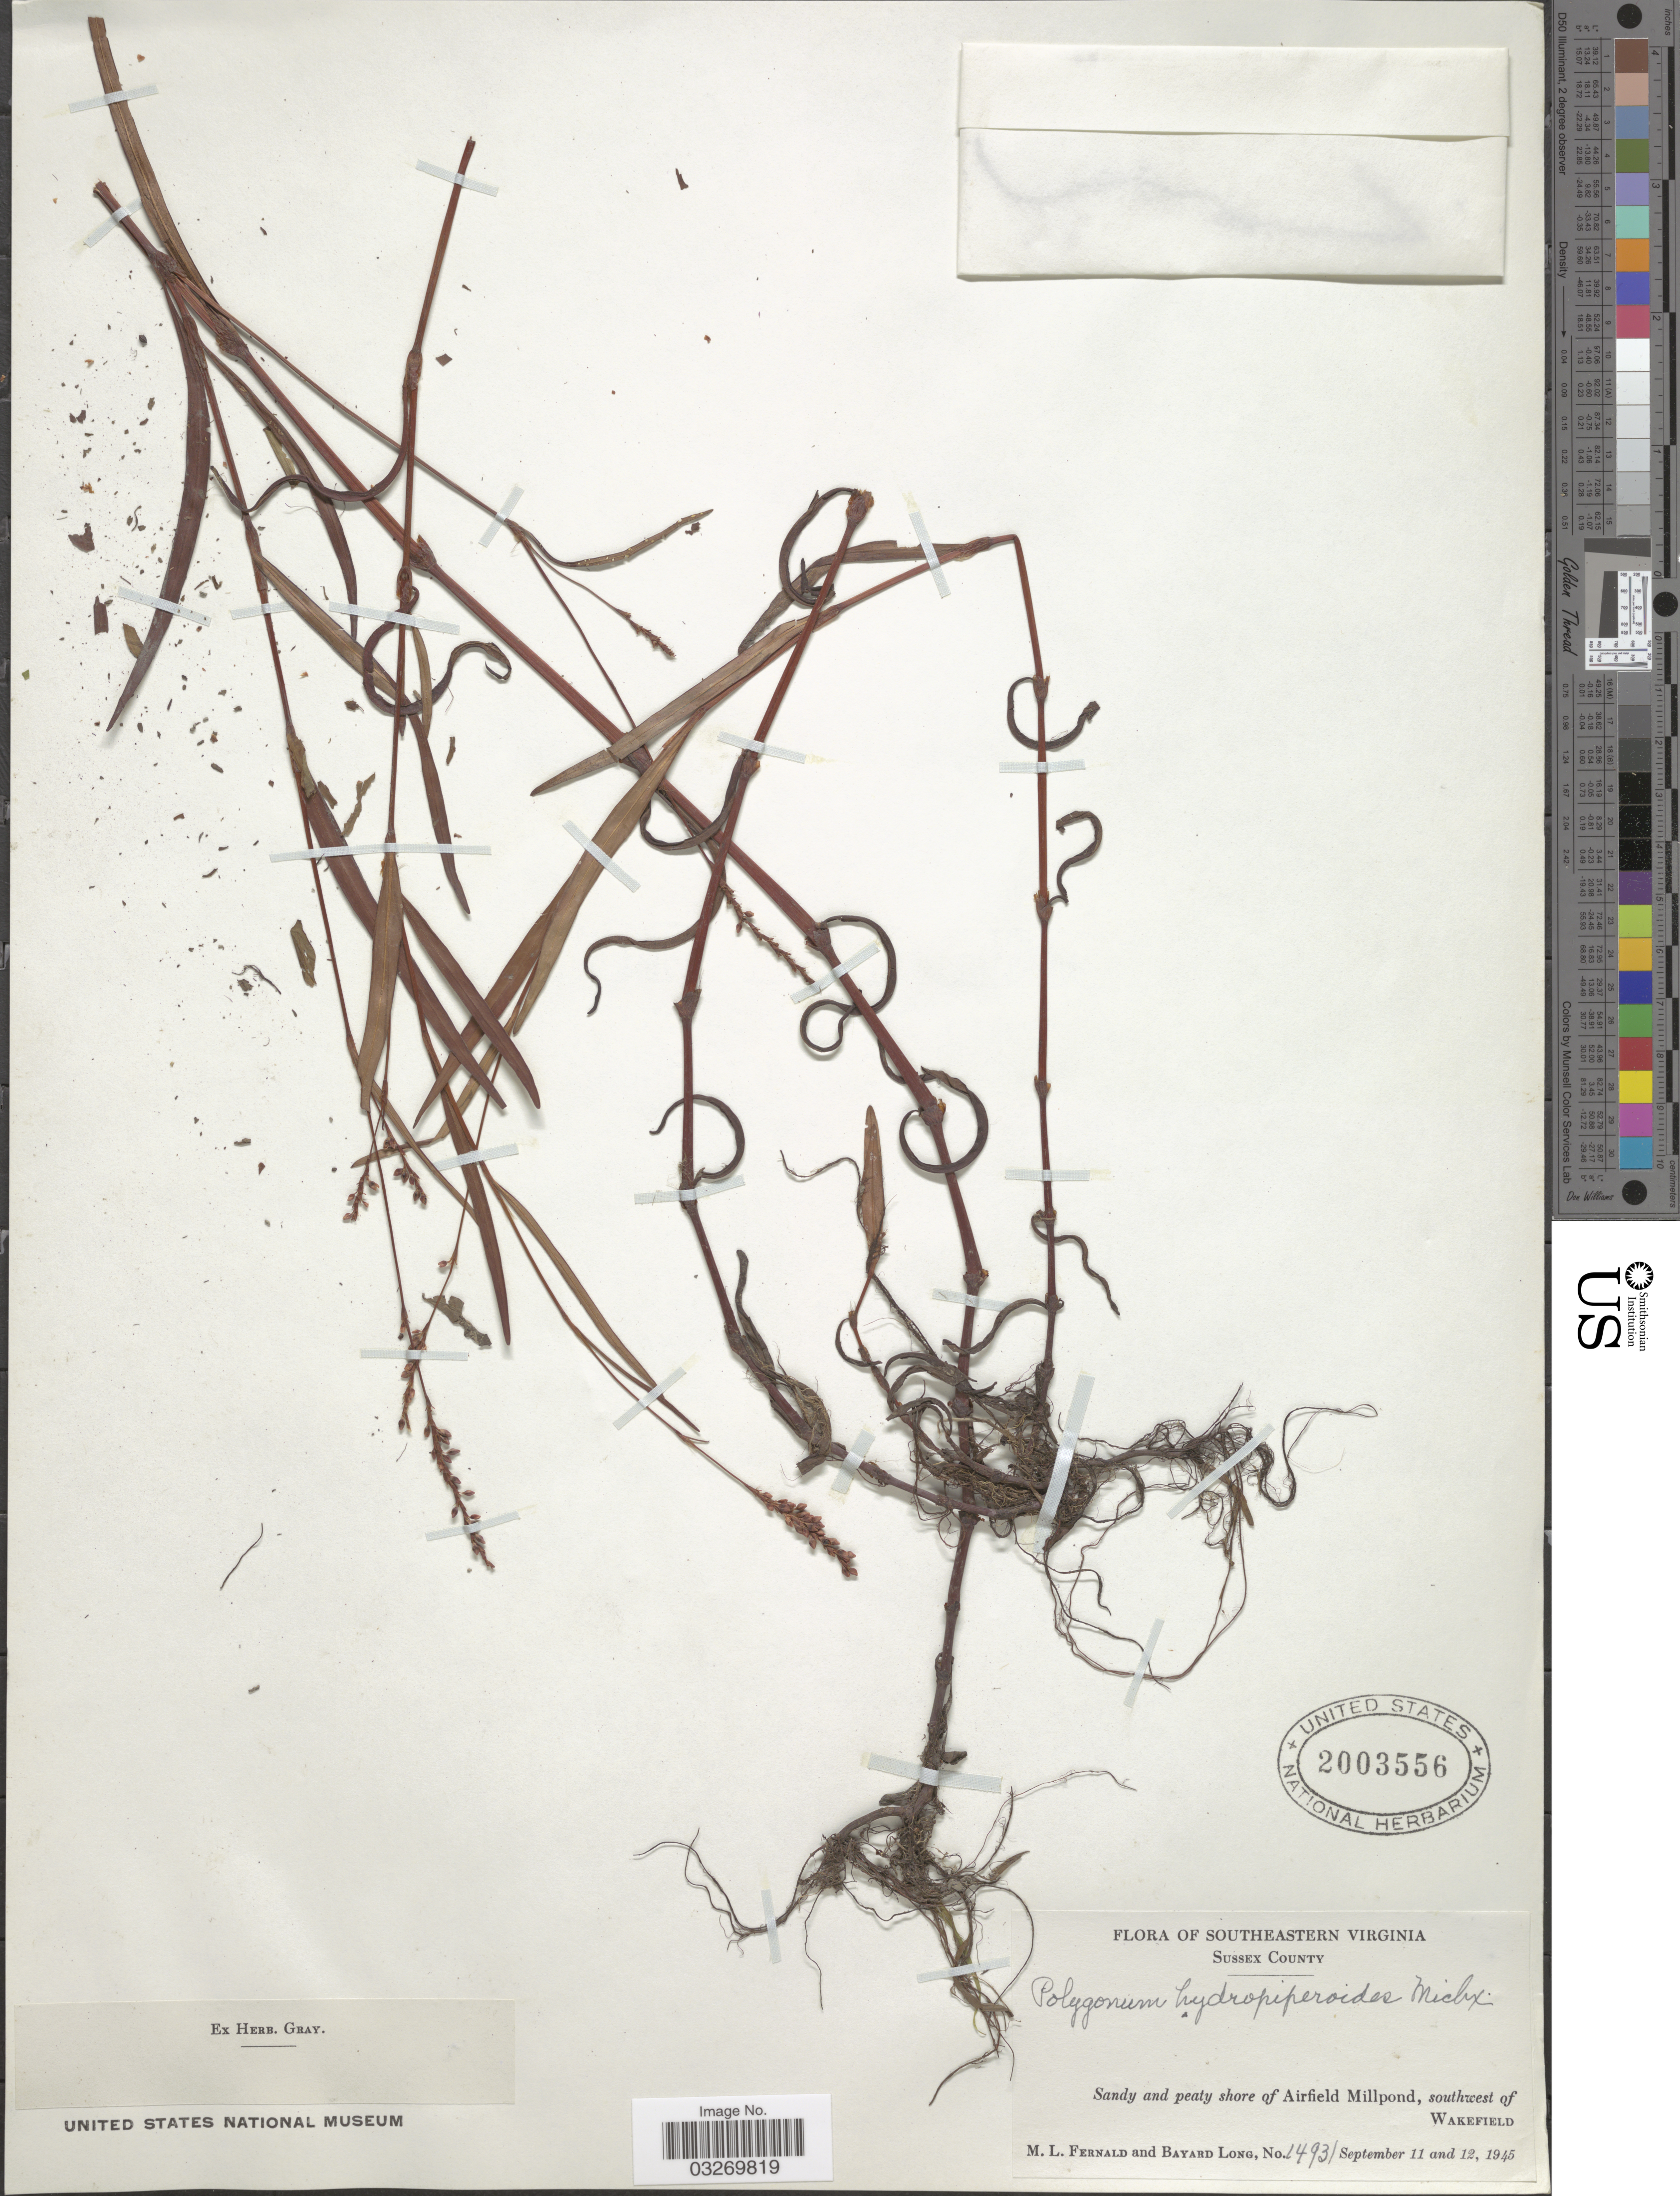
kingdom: Plantae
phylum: Tracheophyta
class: Magnoliopsida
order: Caryophyllales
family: Polygonaceae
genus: Persicaria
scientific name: Persicaria hydropiperoides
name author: (Michx.) Small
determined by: Atha, D. E.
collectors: M. L. Fernald & B. Long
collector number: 14931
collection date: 1945-09-11/1945-09-12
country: United States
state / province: Virginia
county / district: Sussex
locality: Southeastern Virginia. Sussex County. Sandy and peaty shore of Airfield Millpond, southwest of Wakefield.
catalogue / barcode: US 2003556